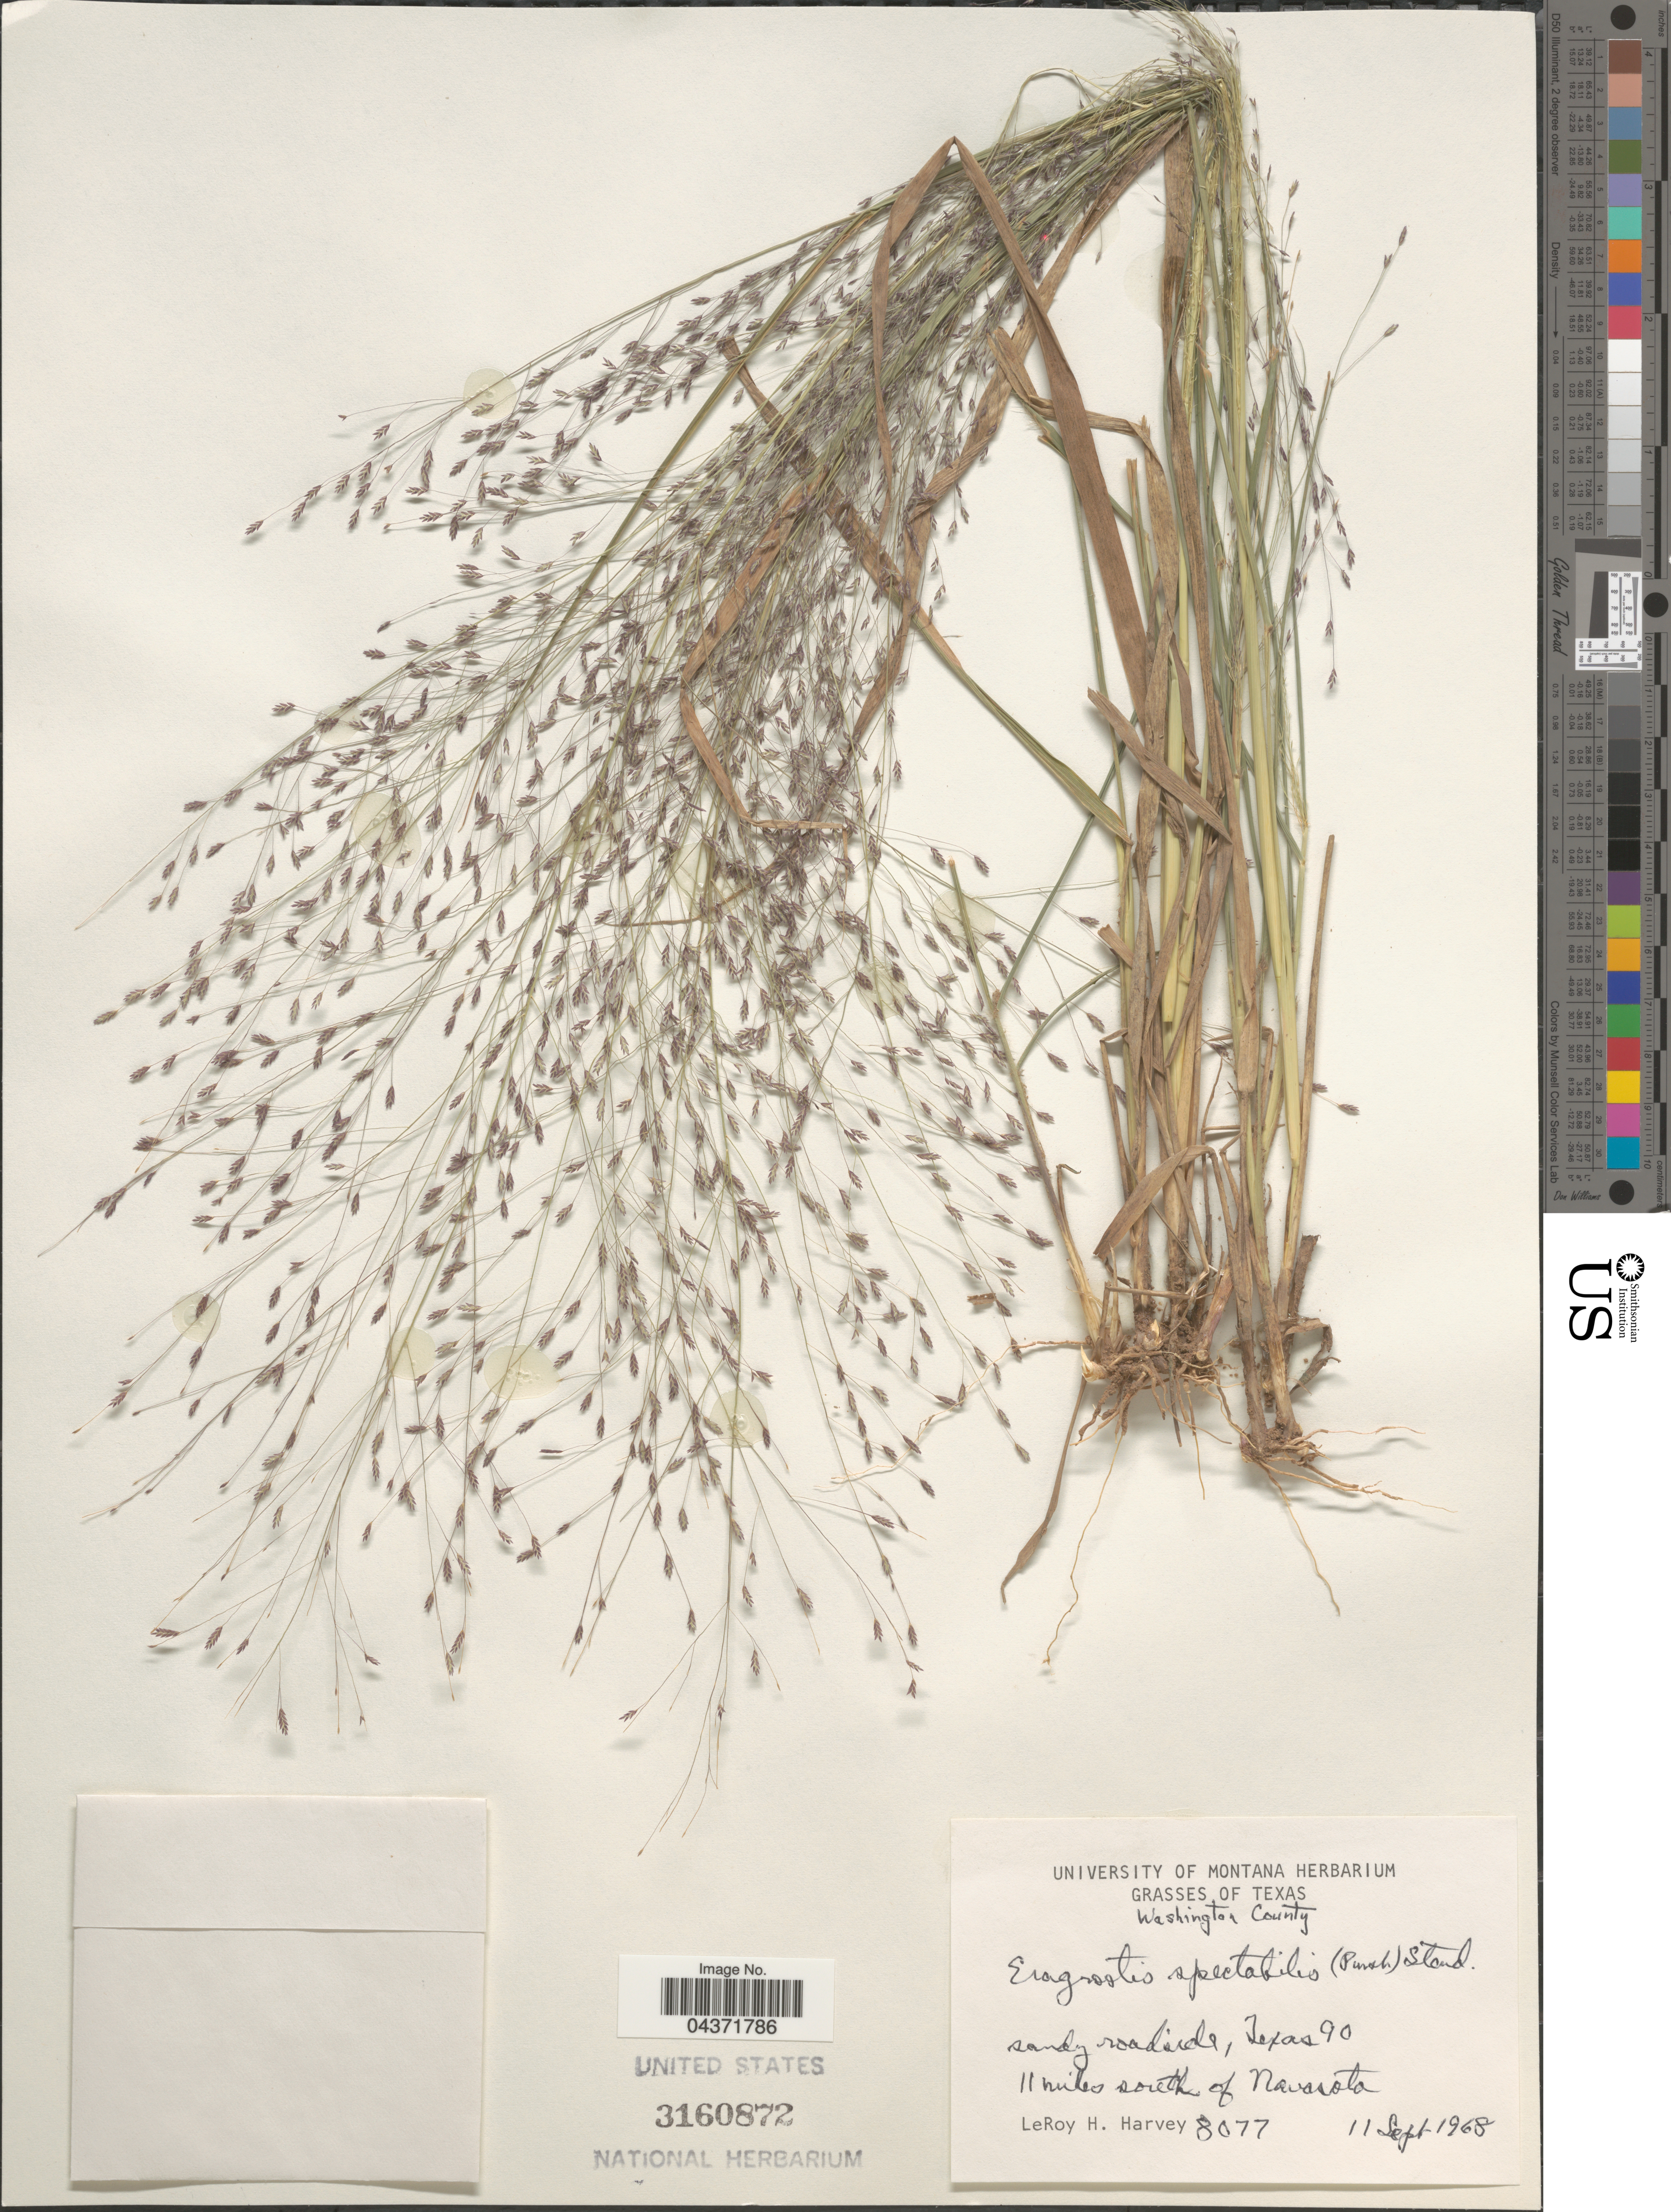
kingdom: Plantae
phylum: Tracheophyta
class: Liliopsida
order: Poales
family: Poaceae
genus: Eragrostis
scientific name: Eragrostis spectabilis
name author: (Pursh) Steud.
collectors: L. H. Harvey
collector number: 8077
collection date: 1968-09-11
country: United States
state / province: Texas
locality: Washington County. Texas 90. 11 miles south of Navasota.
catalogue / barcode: US 3160872